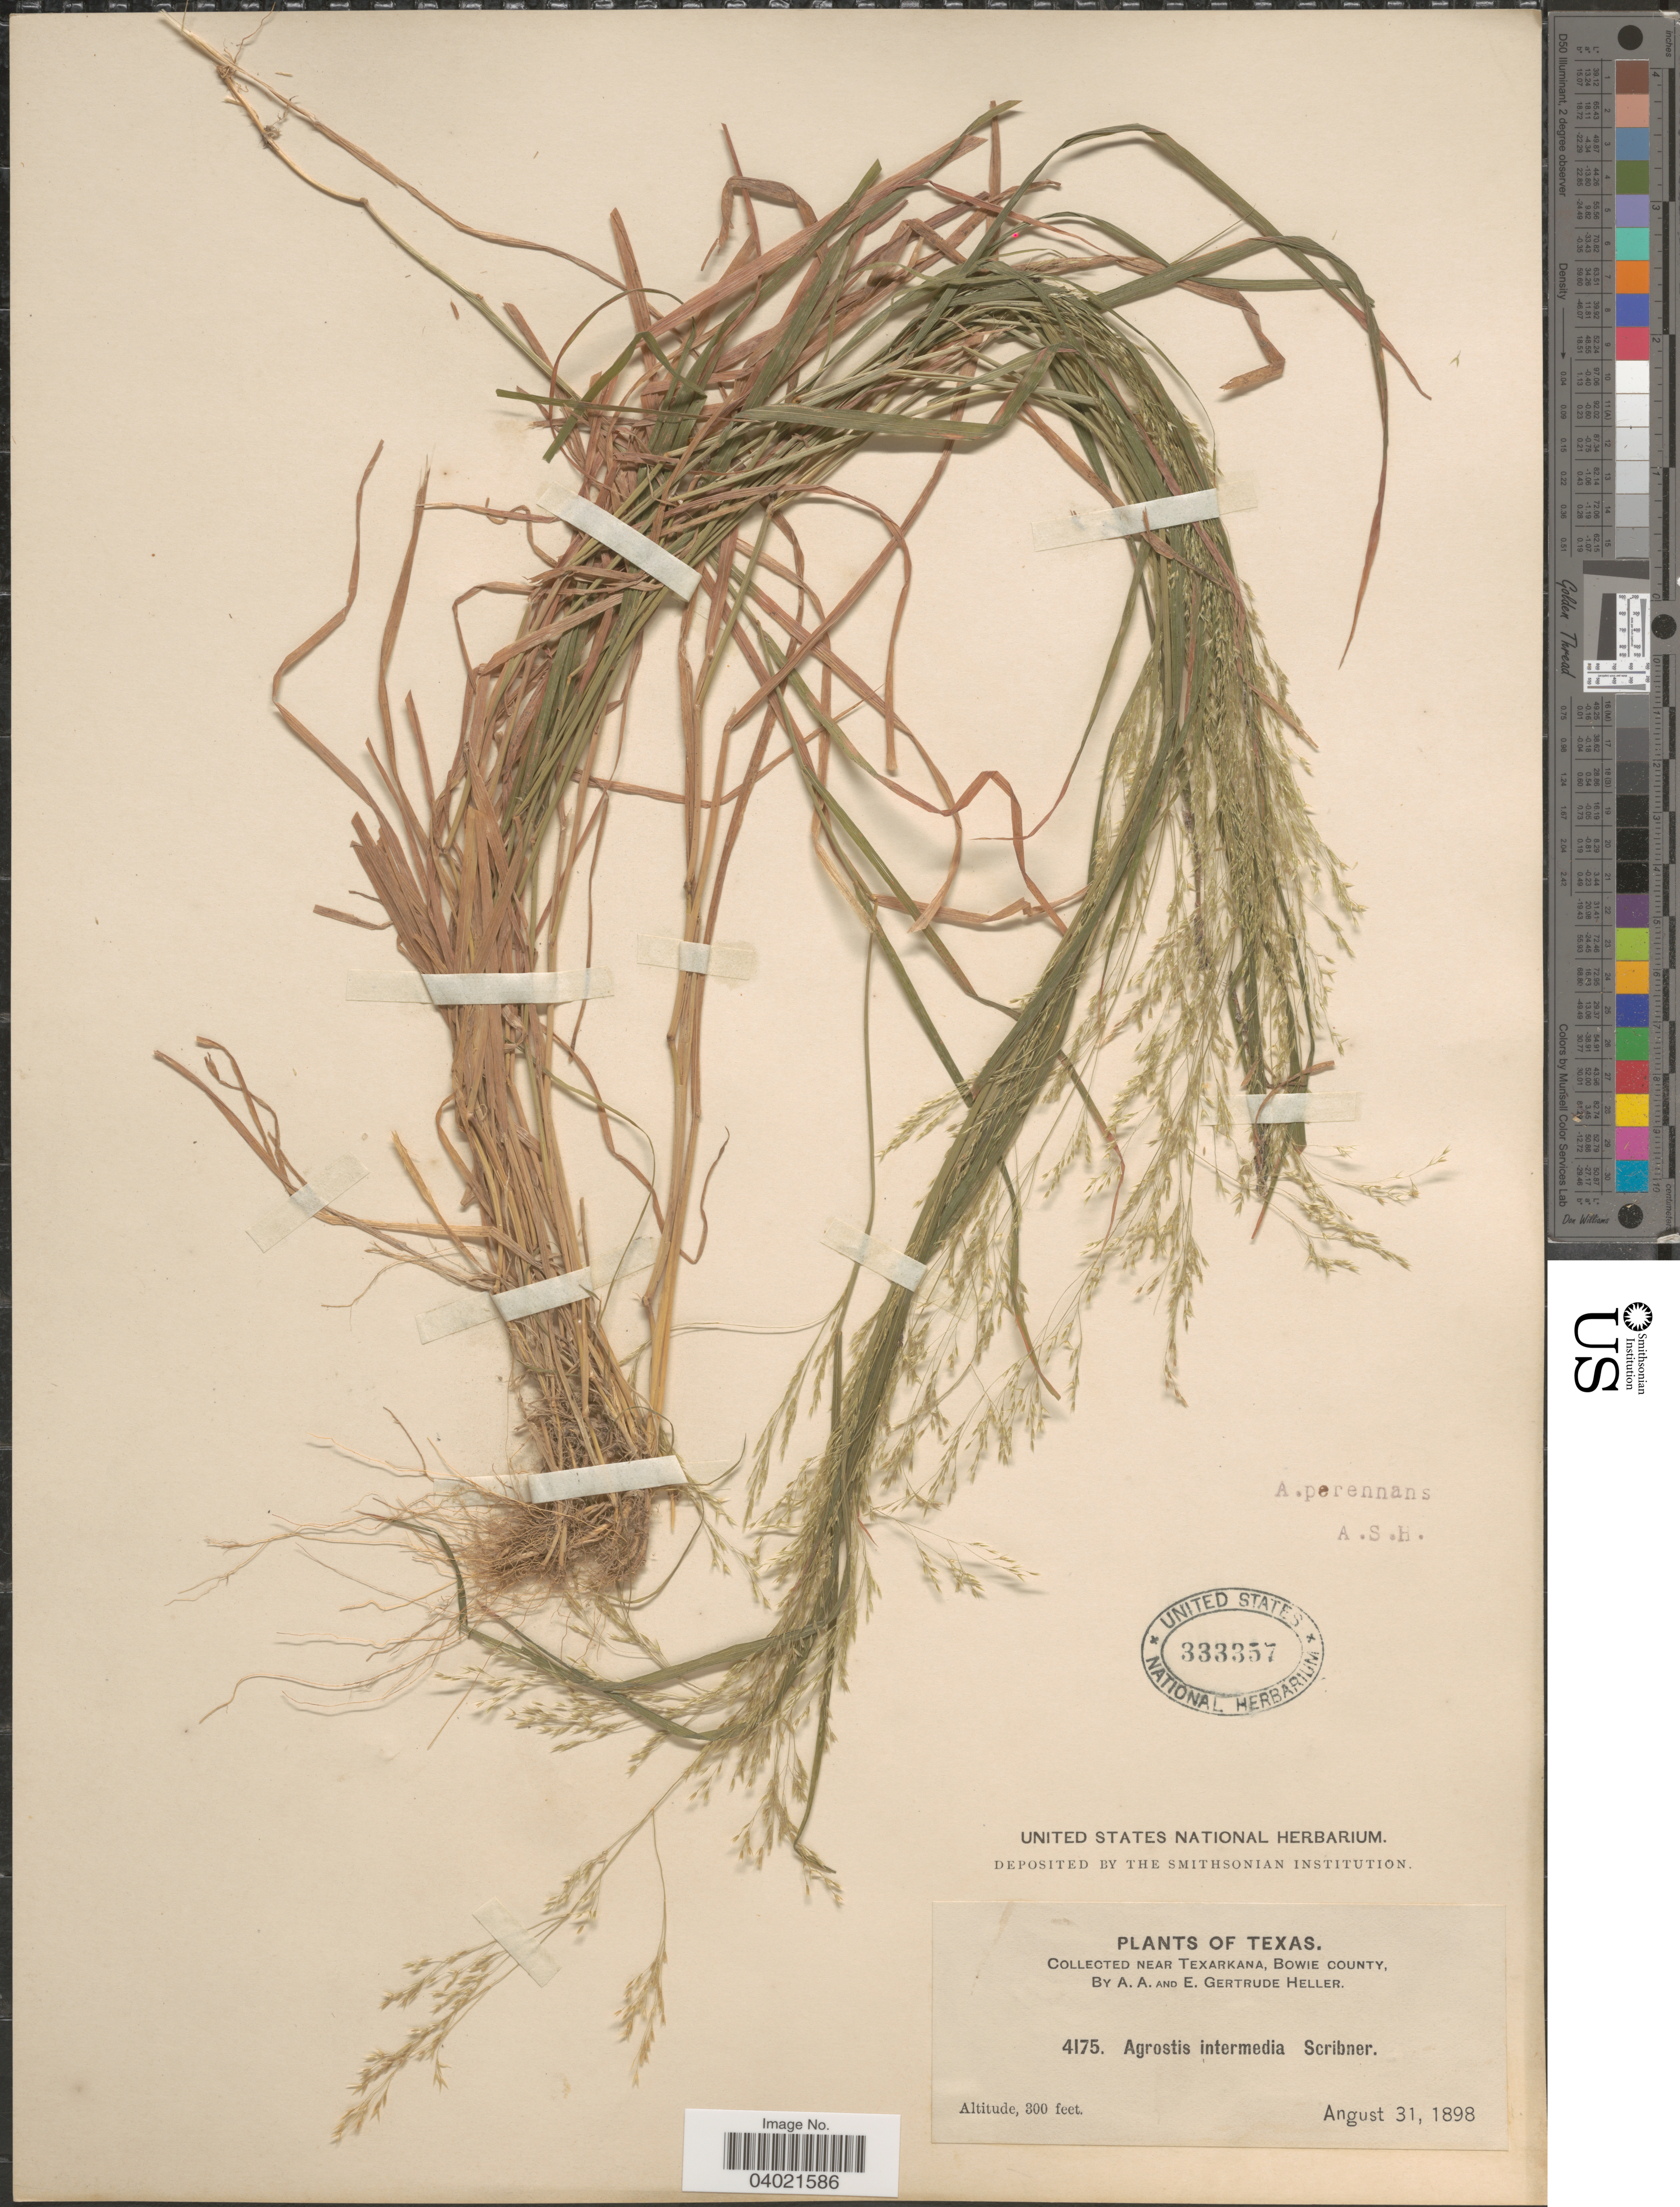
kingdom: Plantae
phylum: Tracheophyta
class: Liliopsida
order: Poales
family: Poaceae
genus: Agrostis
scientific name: Agrostis perennans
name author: (Walter) Tuck.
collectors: A. A. Heller & E. G. Heller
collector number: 4175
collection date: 1898-08-31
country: United States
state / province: Texas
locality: Near Texarkana, Bowie County.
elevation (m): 91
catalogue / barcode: US 333357